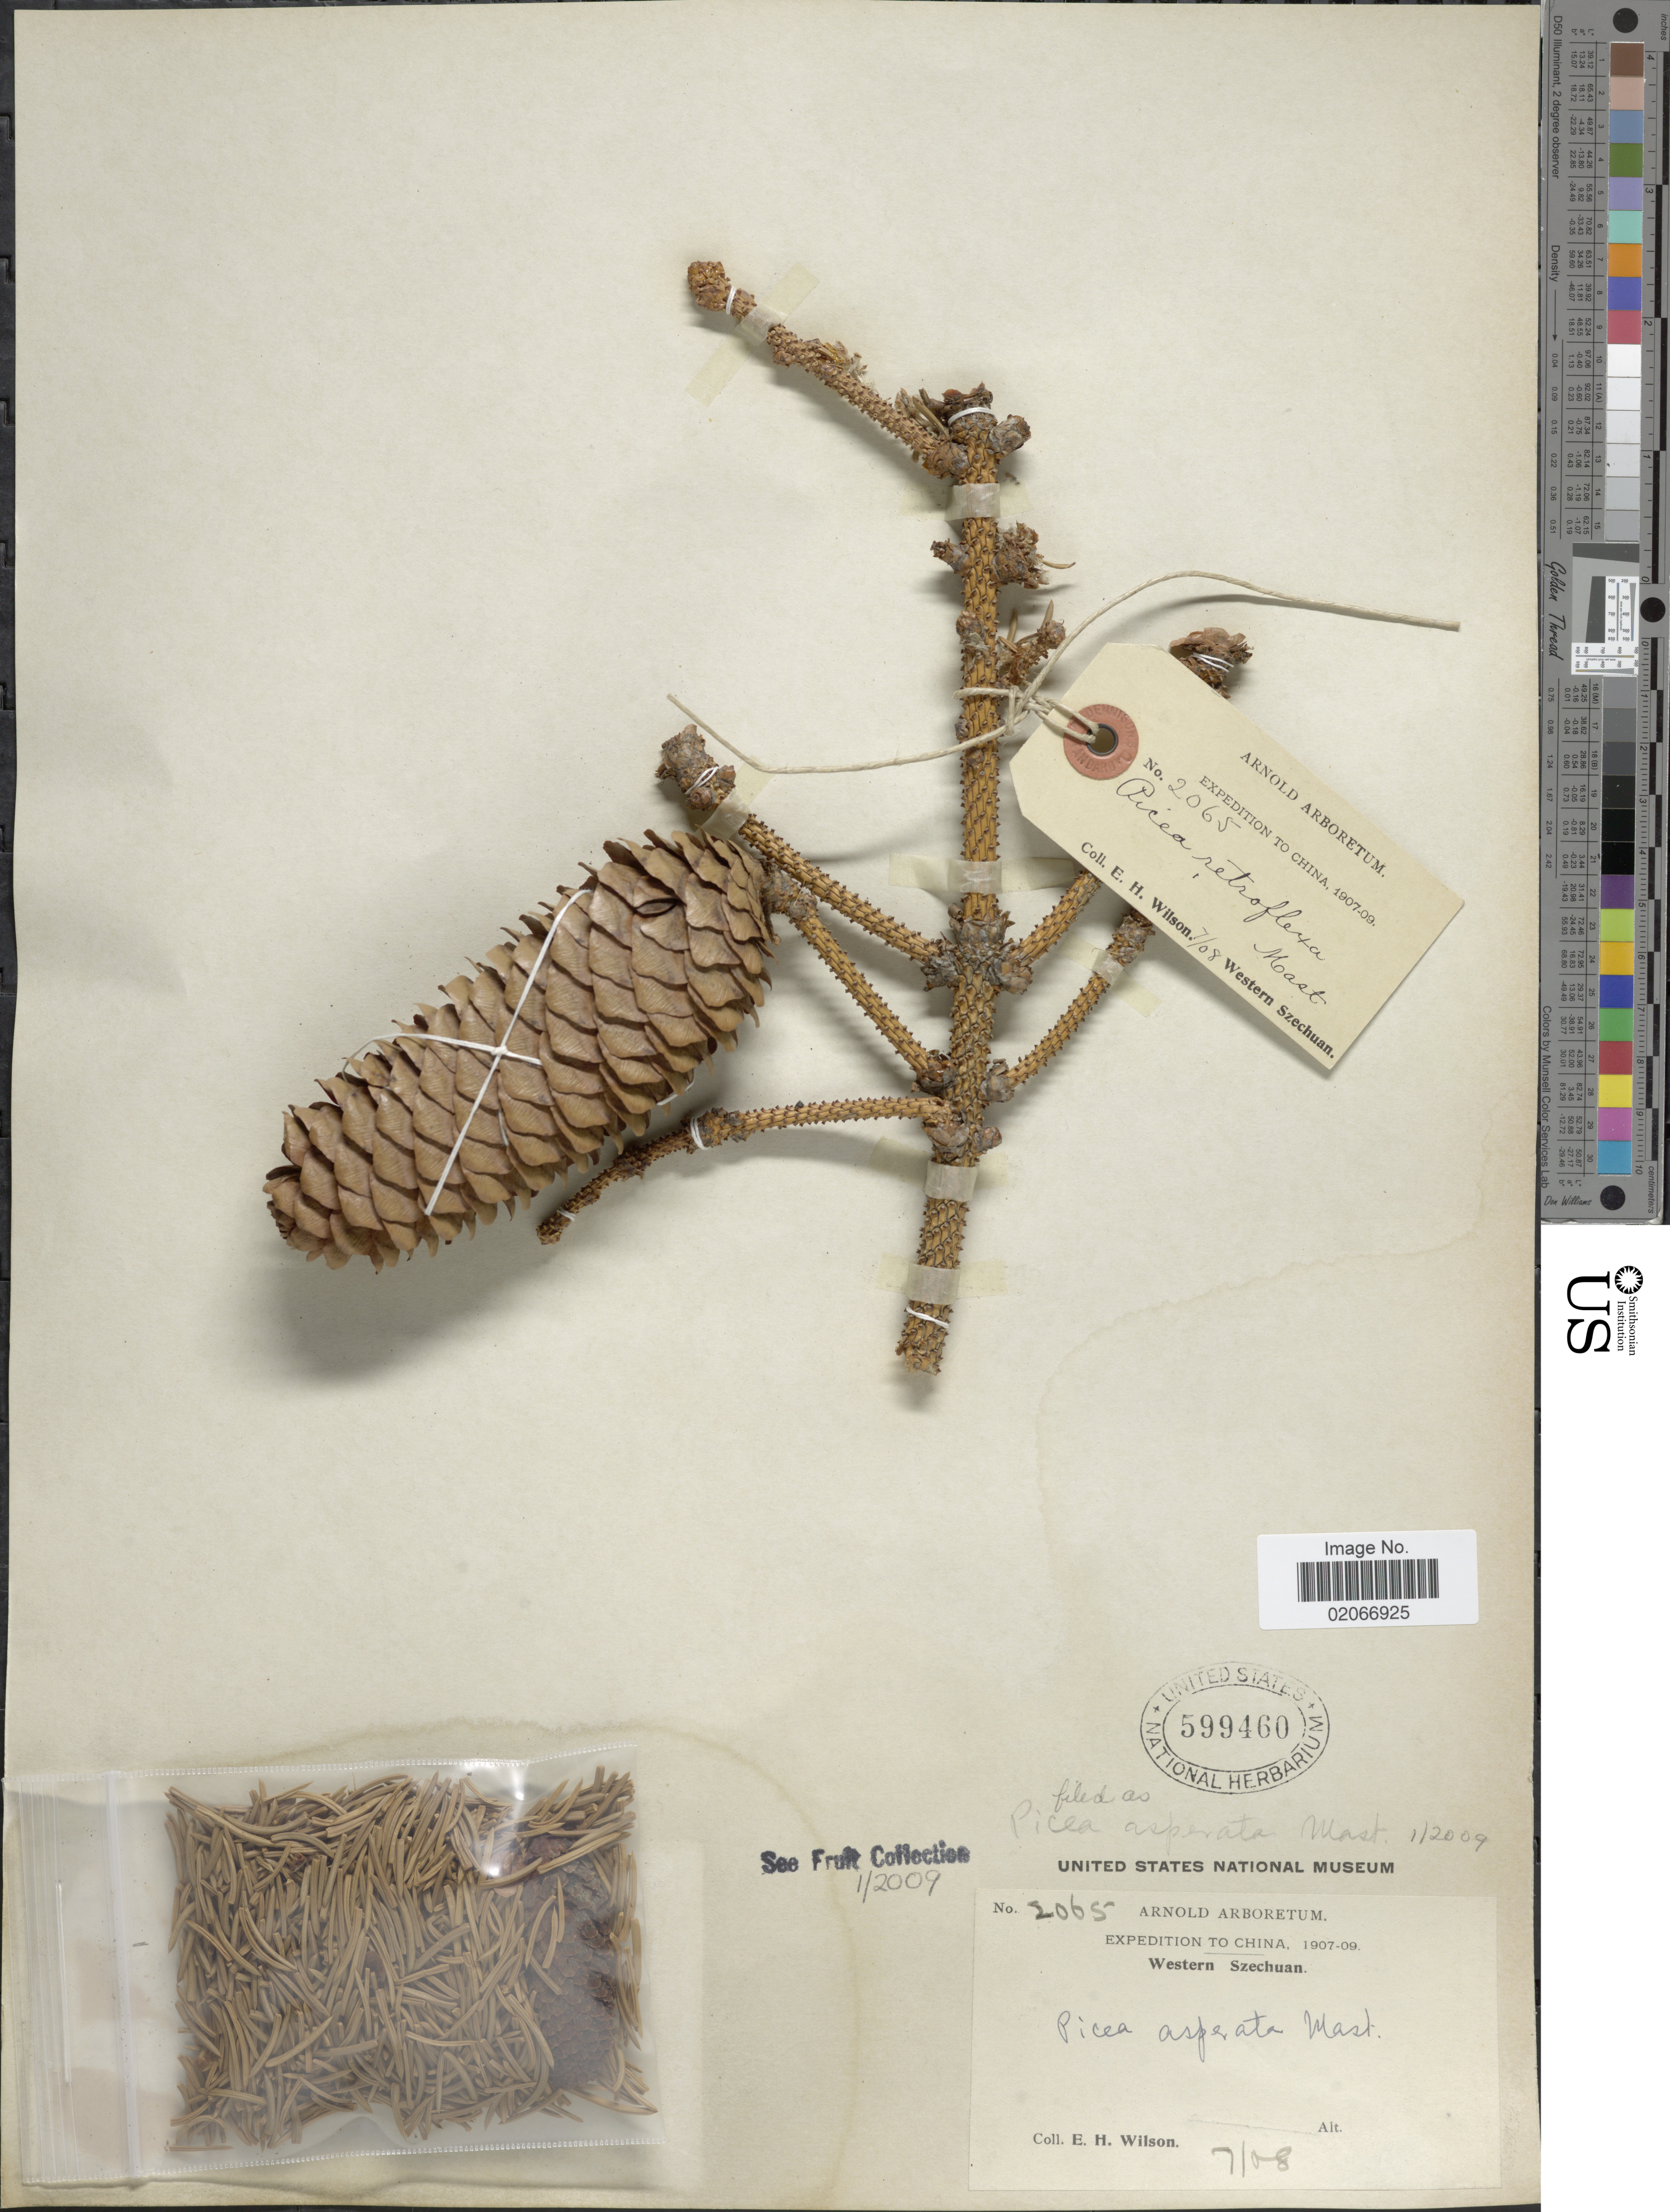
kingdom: Plantae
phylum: Tracheophyta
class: Pinopsida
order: Pinales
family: Pinaceae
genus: Picea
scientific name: Picea asperata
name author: Mast.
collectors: E. Wilson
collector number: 2065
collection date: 1908-07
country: China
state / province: Sichuan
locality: Western Szechuan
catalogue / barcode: US 599460